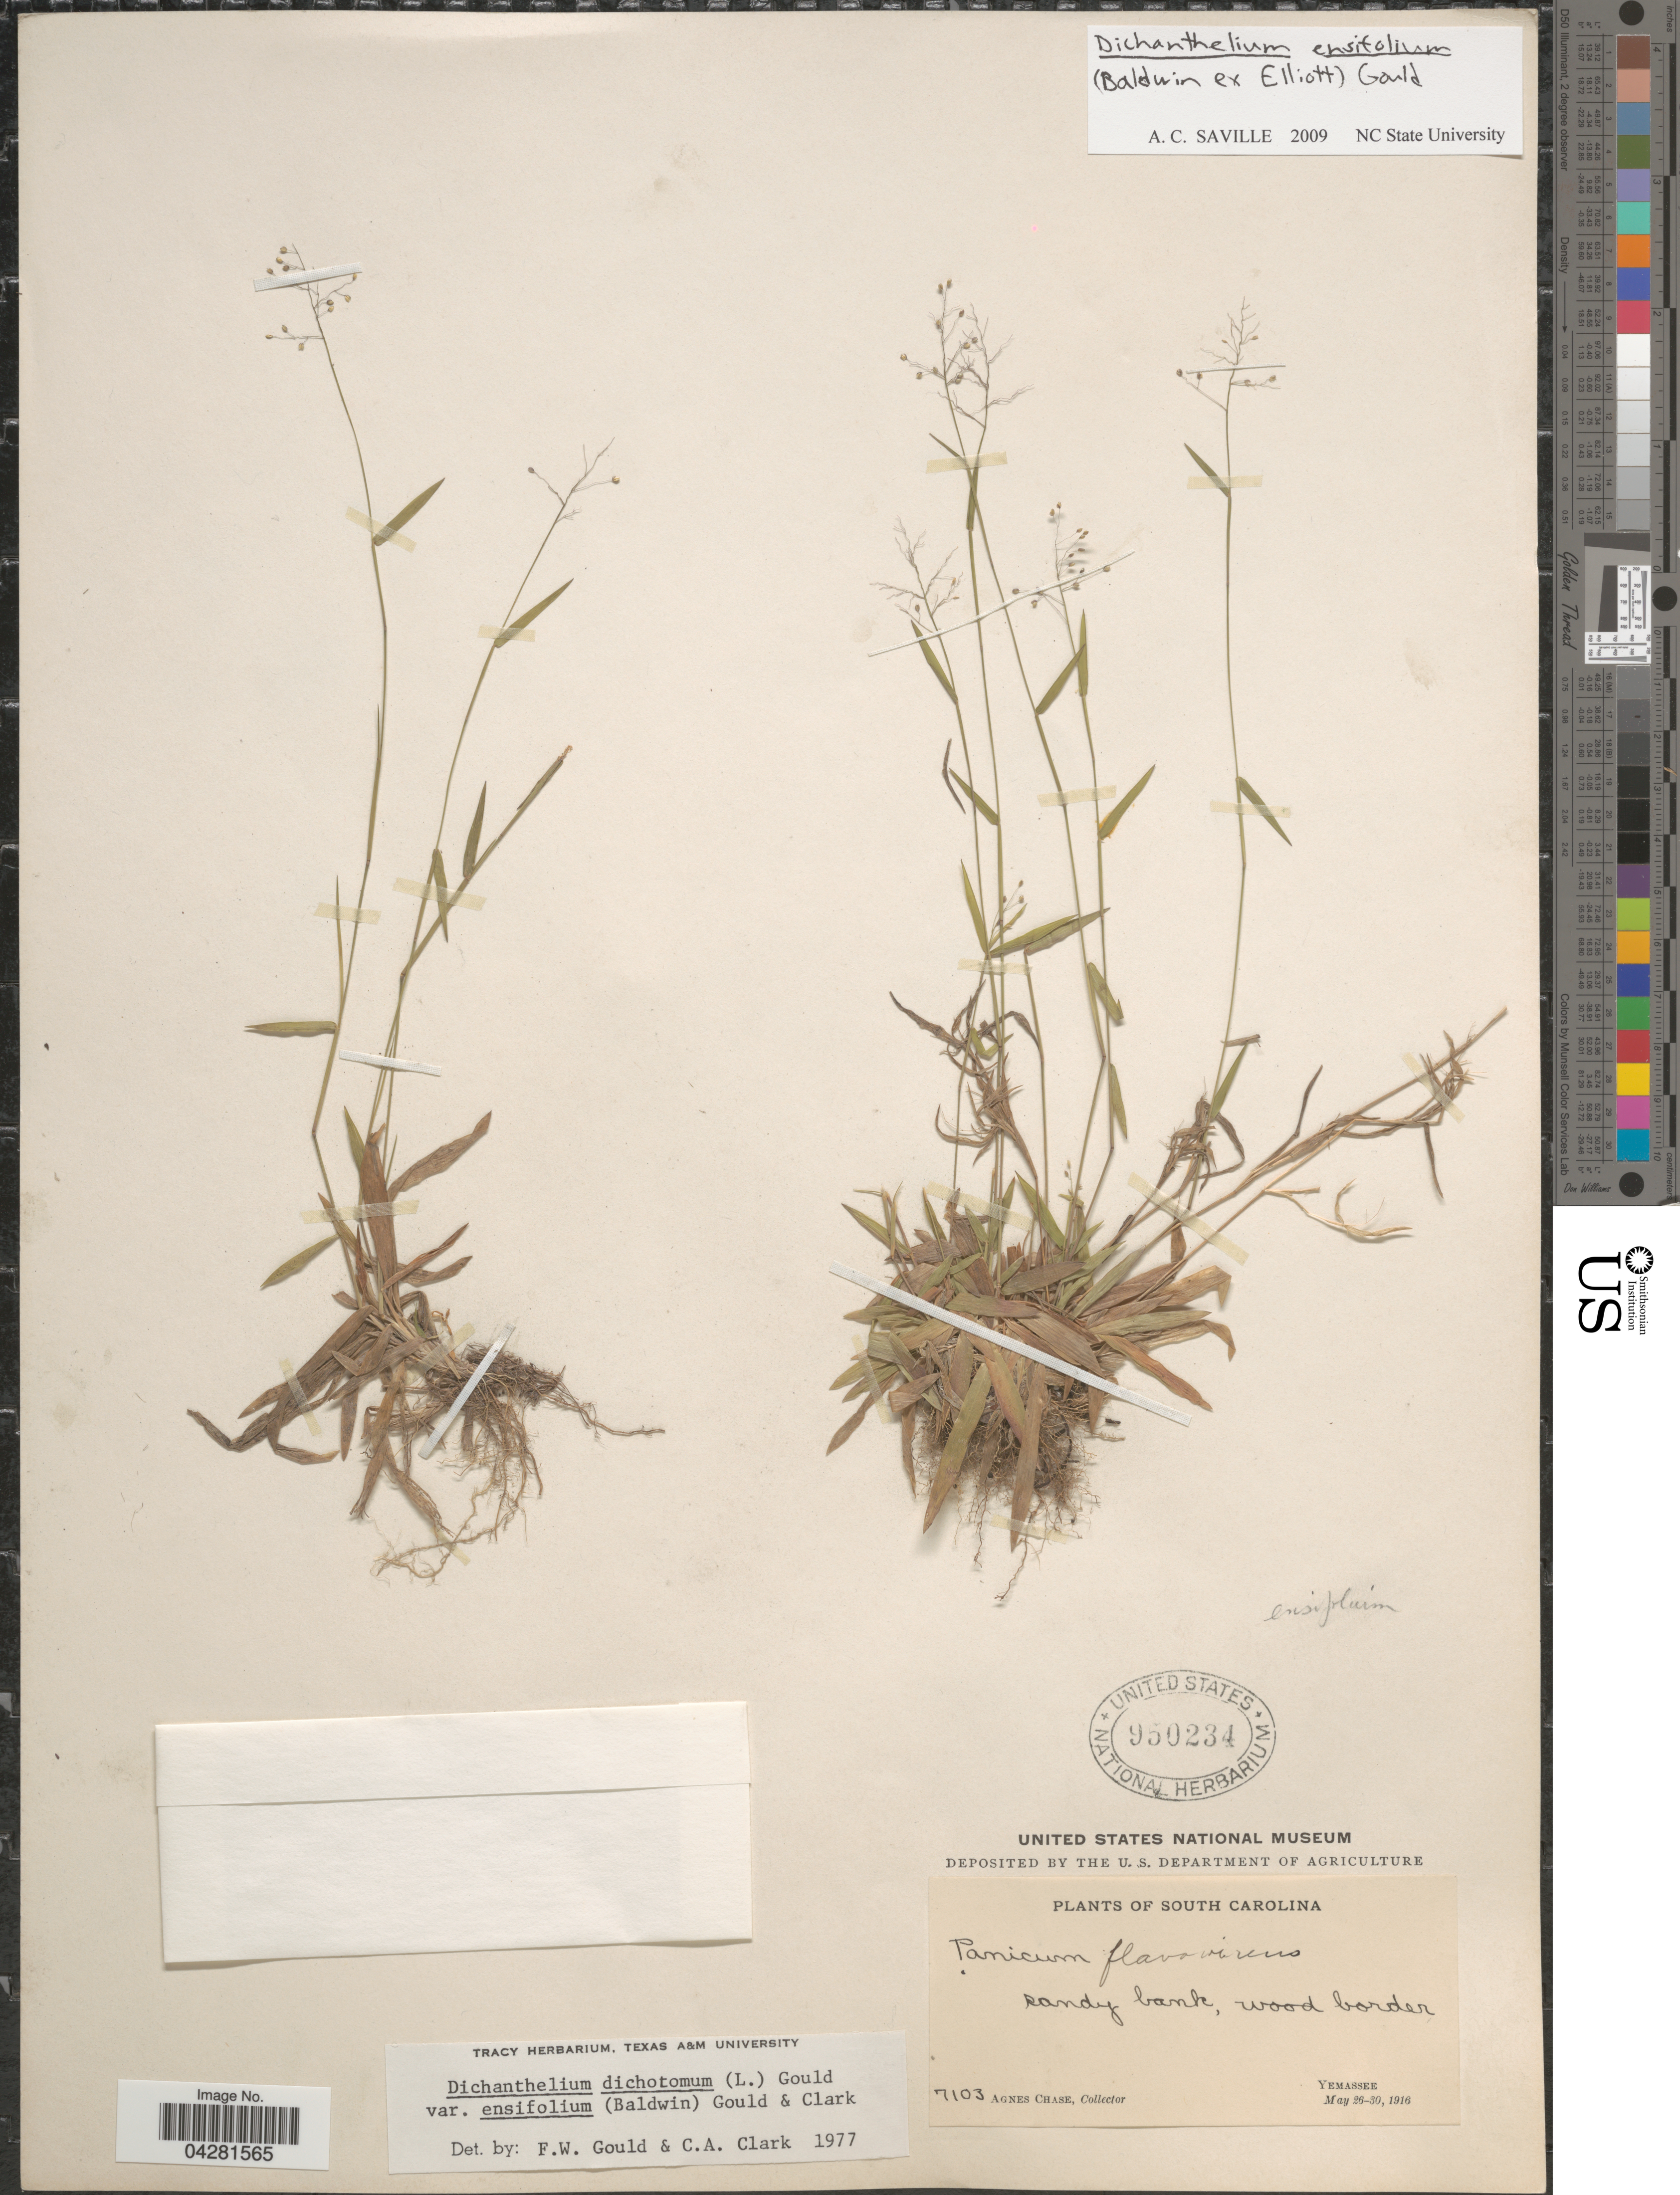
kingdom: Plantae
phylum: Tracheophyta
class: Liliopsida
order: Poales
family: Poaceae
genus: Dichanthelium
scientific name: Dichanthelium ensifolium var. ensifolium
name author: (Baldwin ex Elliot) Gould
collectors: A. Chase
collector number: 7103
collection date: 1916-05-26/1916-05-30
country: United States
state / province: South Carolina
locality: Sandy bank, wood border. Yemassee.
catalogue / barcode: US 950234